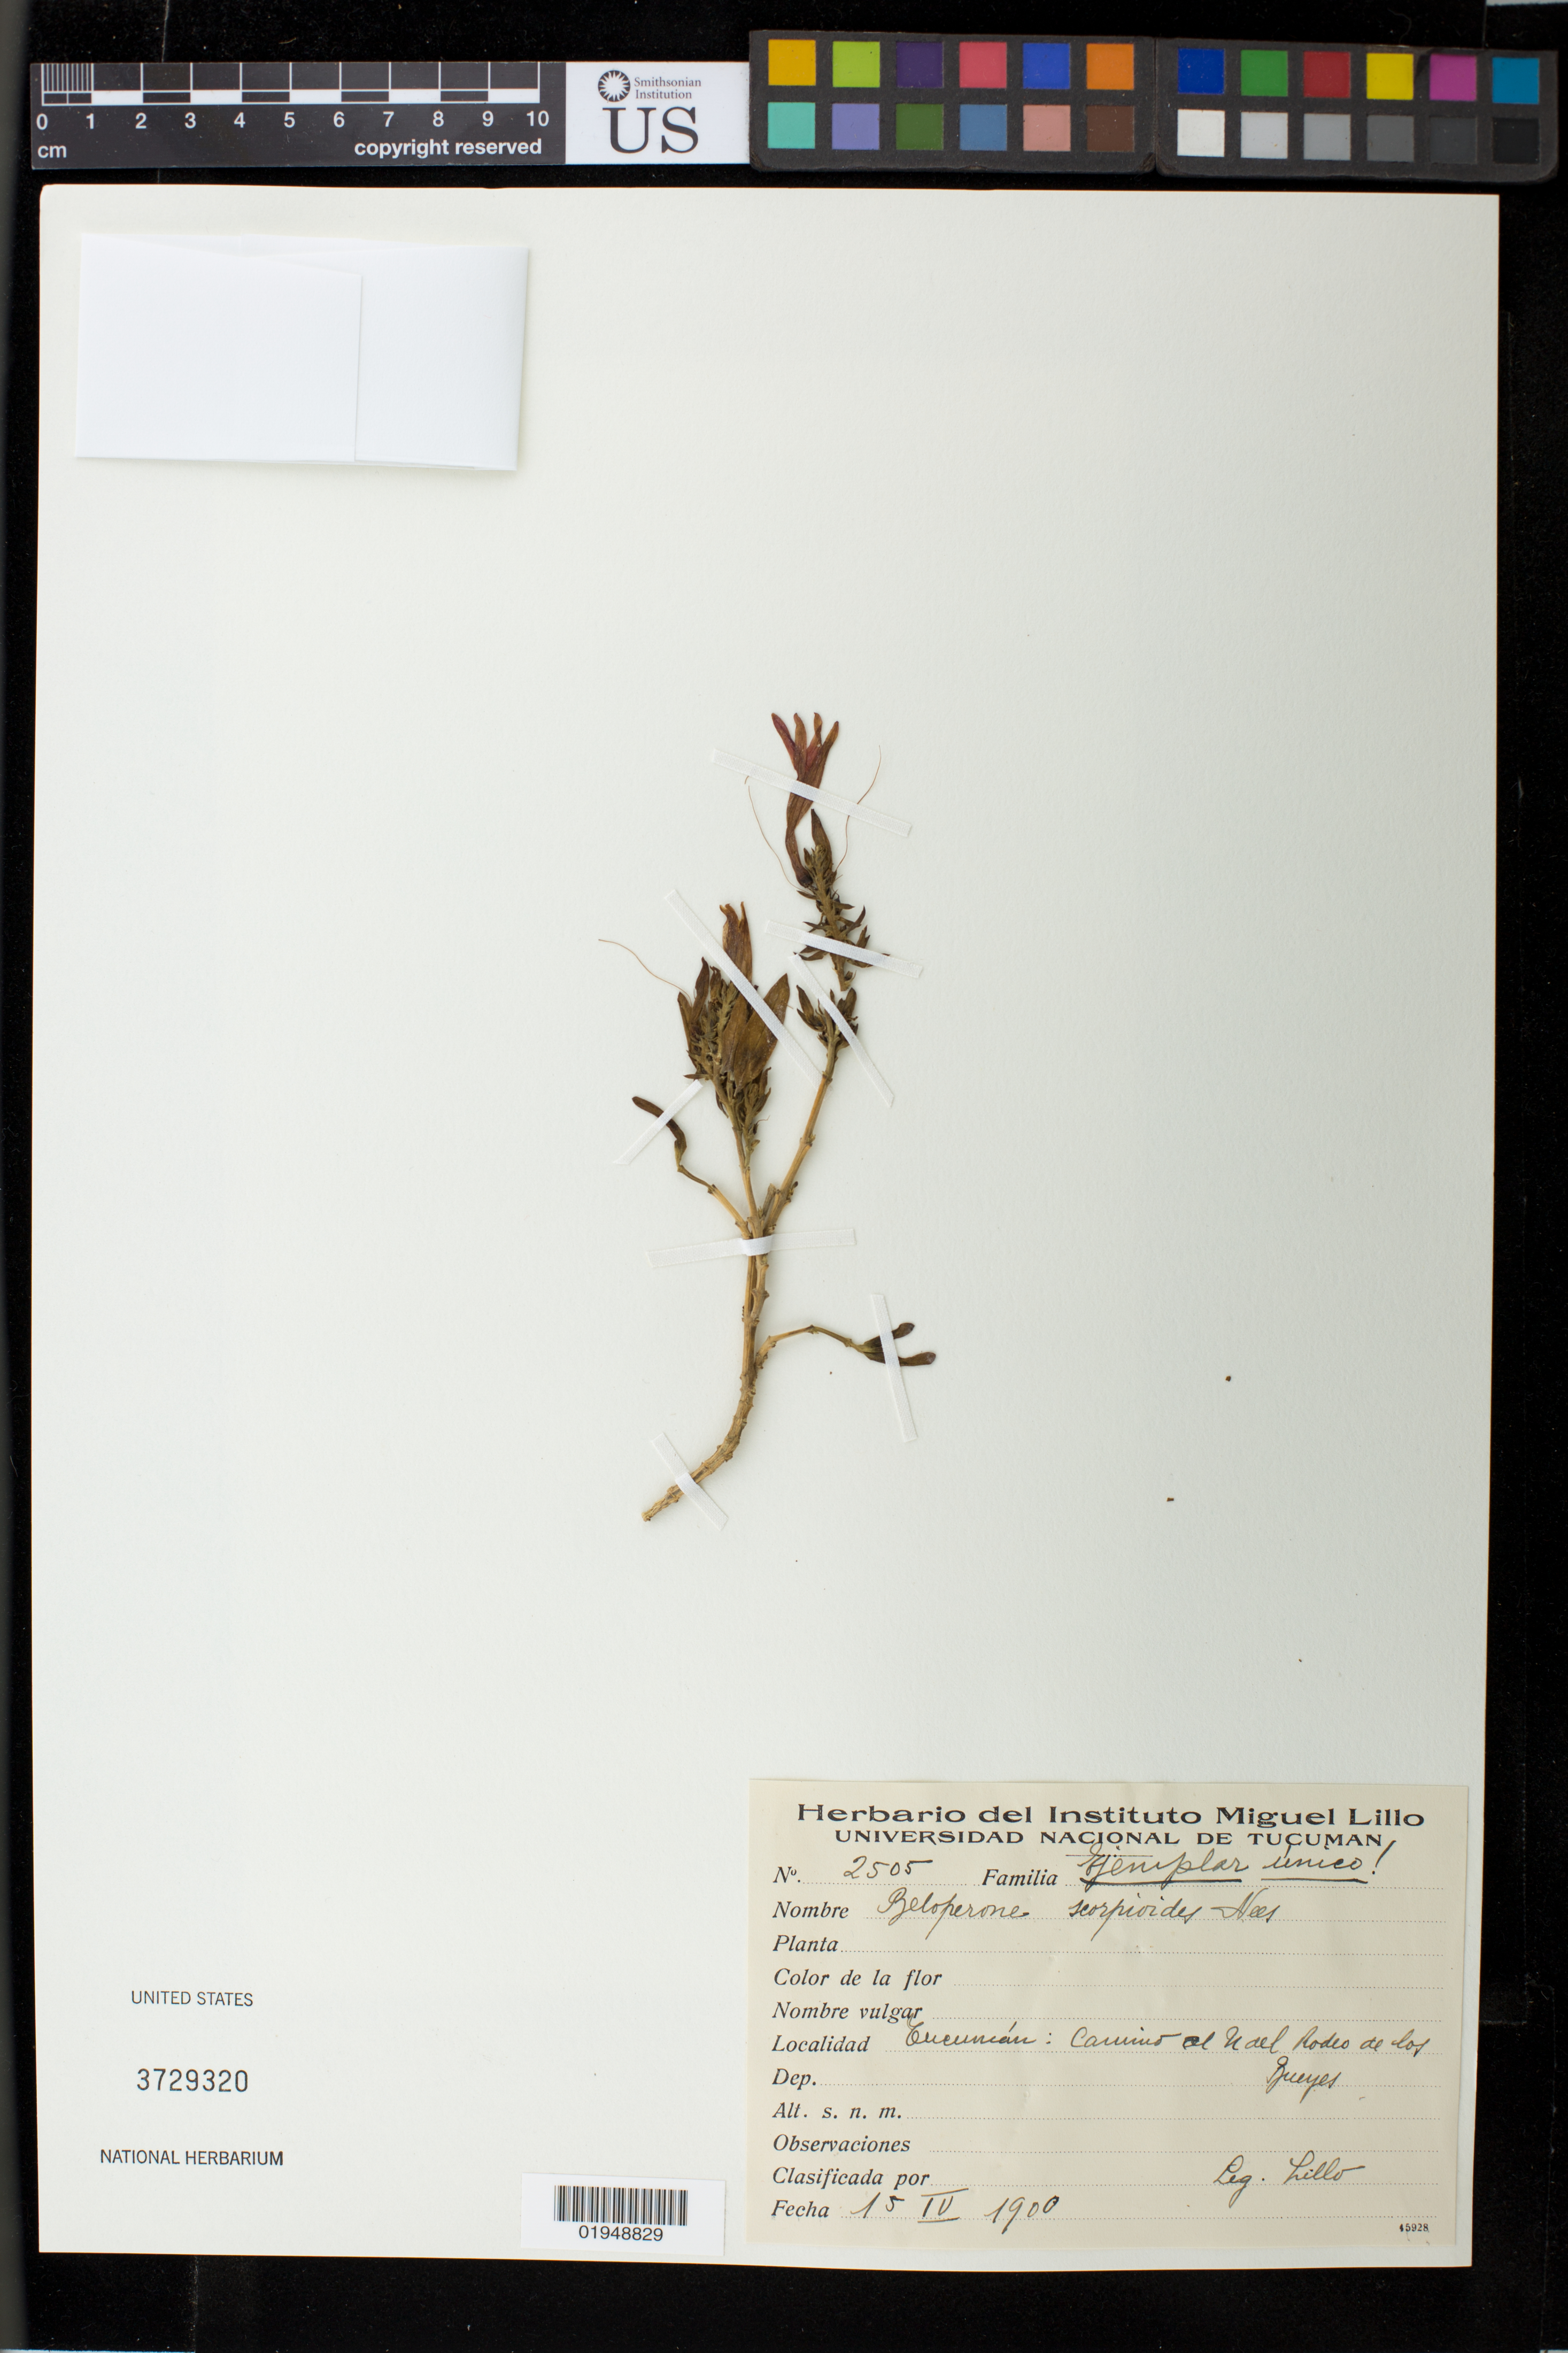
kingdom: Plantae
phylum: Tracheophyta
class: Magnoliopsida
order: Lamiales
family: Acanthaceae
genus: Justicia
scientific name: Justicia xylosteoides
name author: Griseb.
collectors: M. Lillo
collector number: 2505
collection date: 1900-04-15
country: Argentina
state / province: Tucumán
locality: Camino al nael Rodeo de los Bueyes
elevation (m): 786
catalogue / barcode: US 3729320